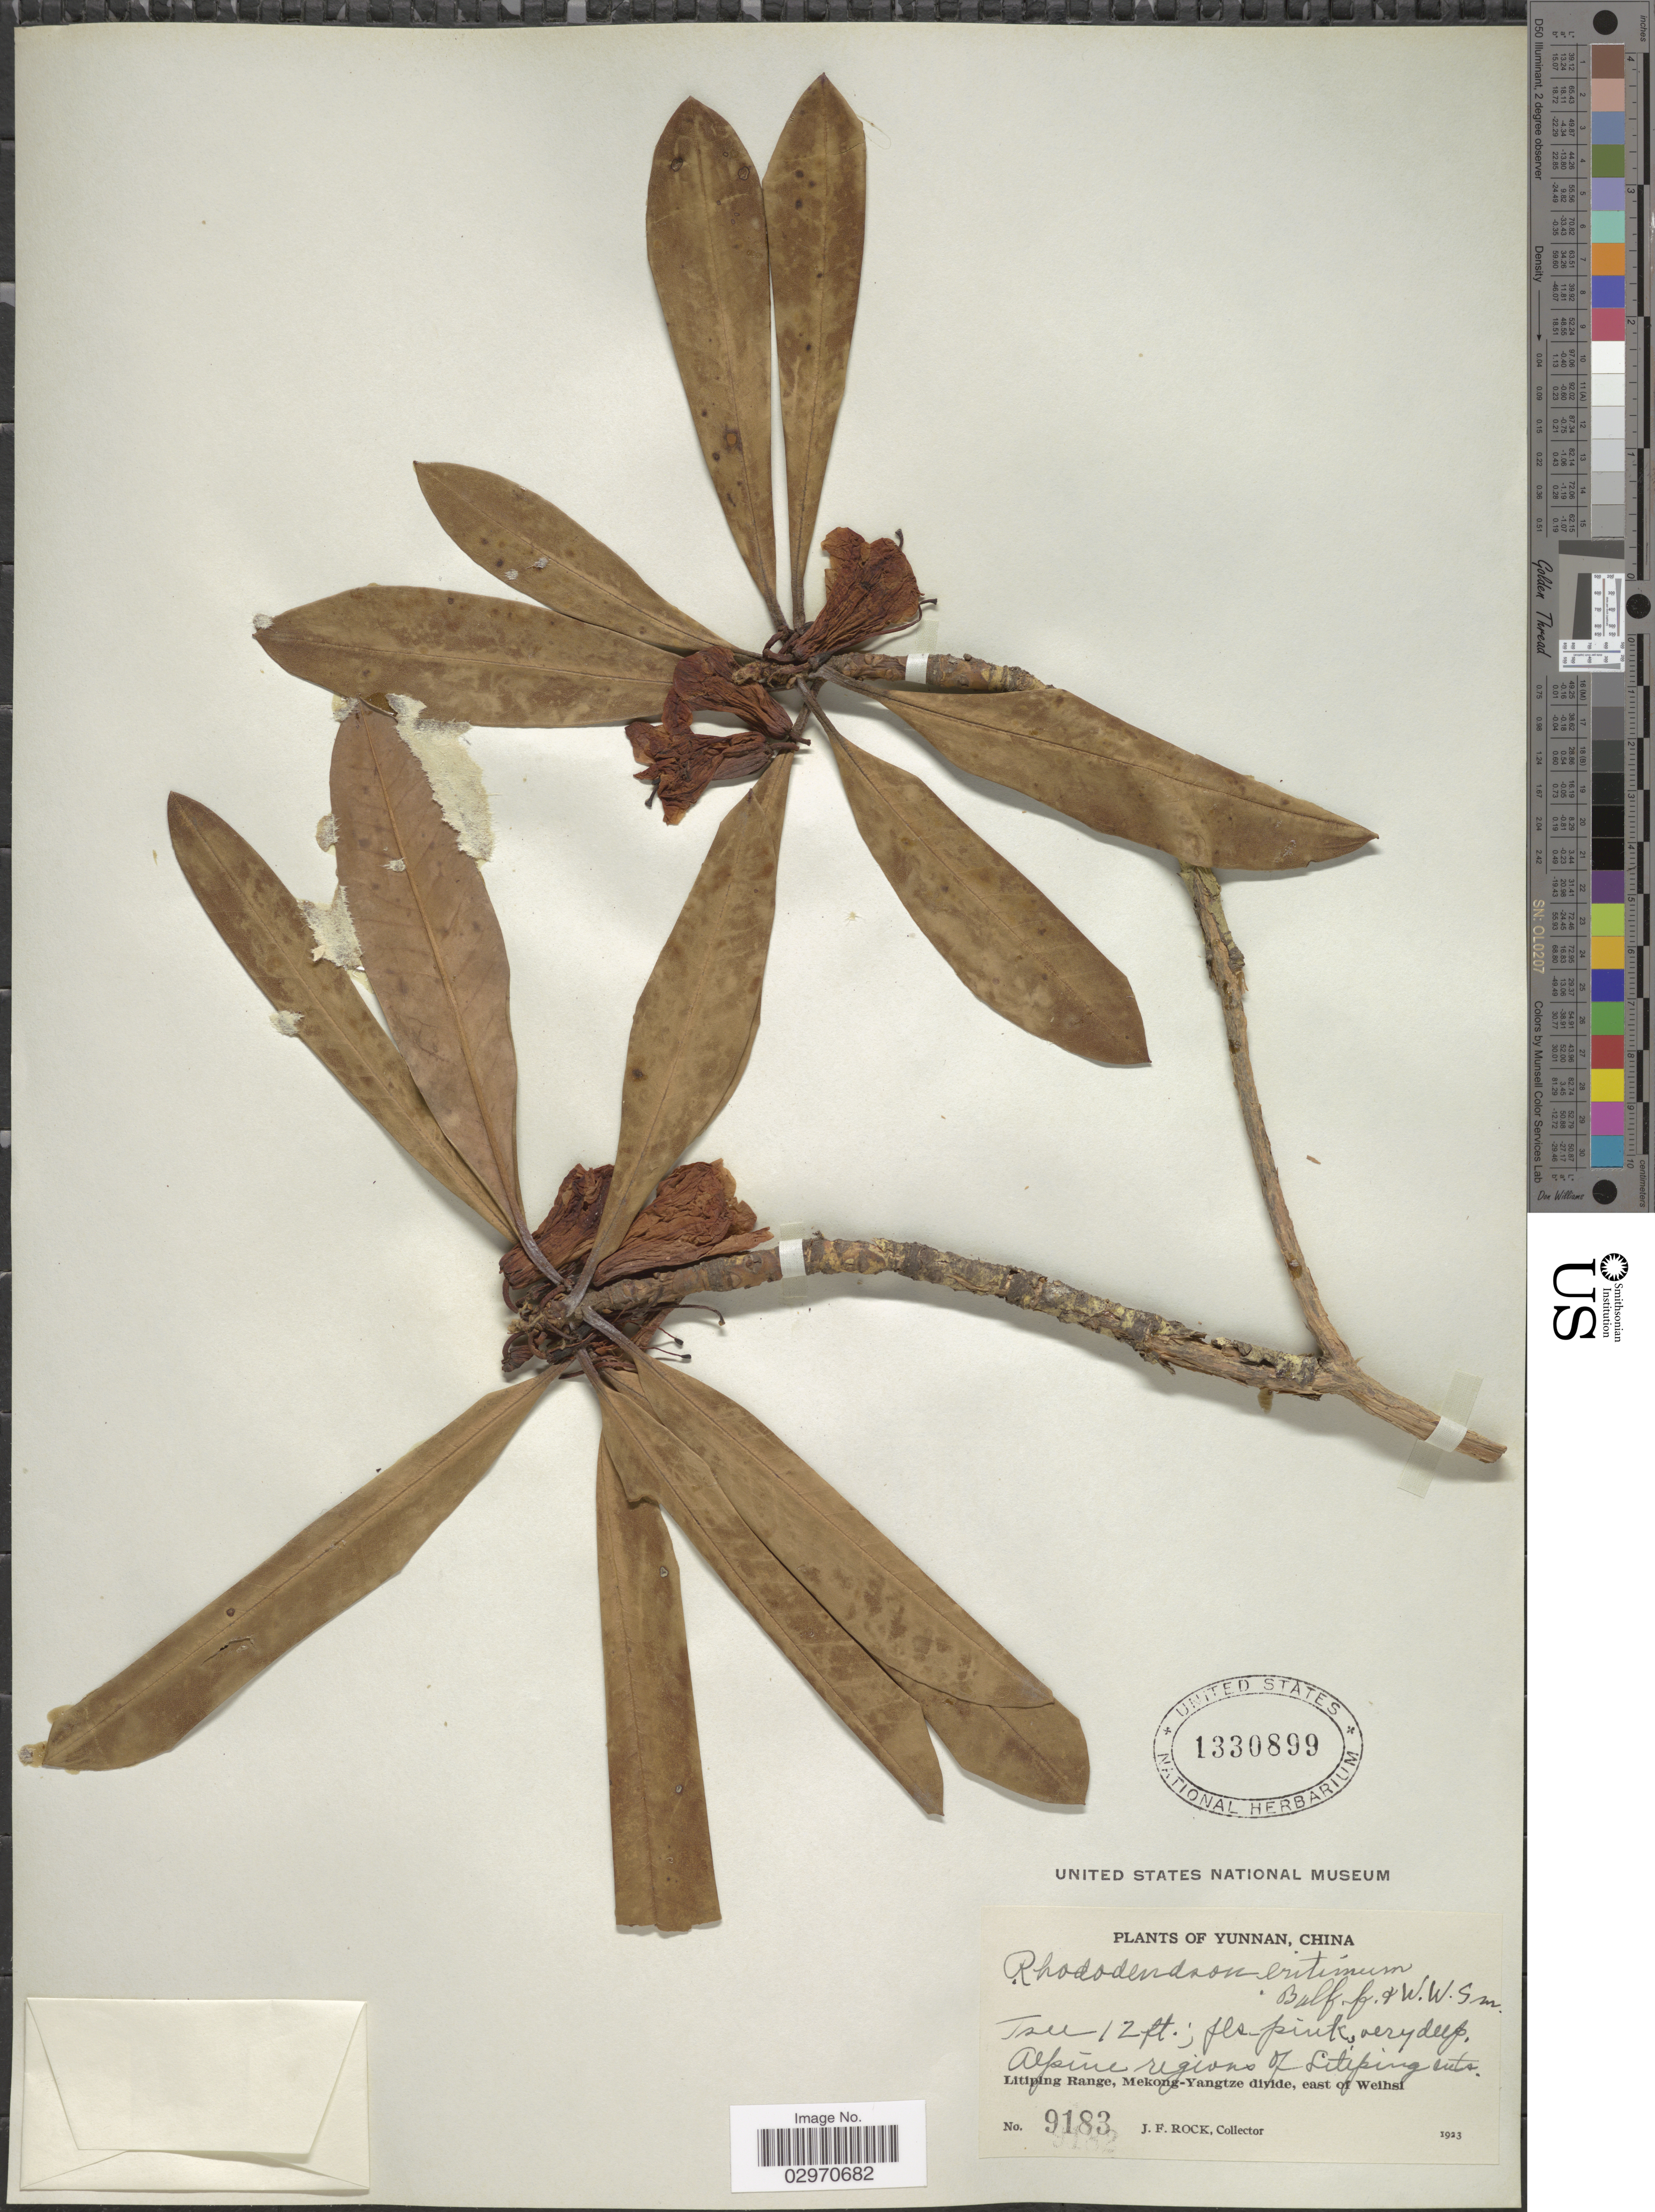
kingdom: Plantae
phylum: Tracheophyta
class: Magnoliopsida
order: Ericales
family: Ericaceae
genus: Rhododendron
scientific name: Rhododendron eritimum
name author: Balf. f. & W.W. Sm.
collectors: J. Rock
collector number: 9183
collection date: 1923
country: China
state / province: Yunnan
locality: Alpine regions of Litiping Mts., Litiping Range, Mekong-Yangtze divide, east of Weihsi.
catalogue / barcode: US 1330899